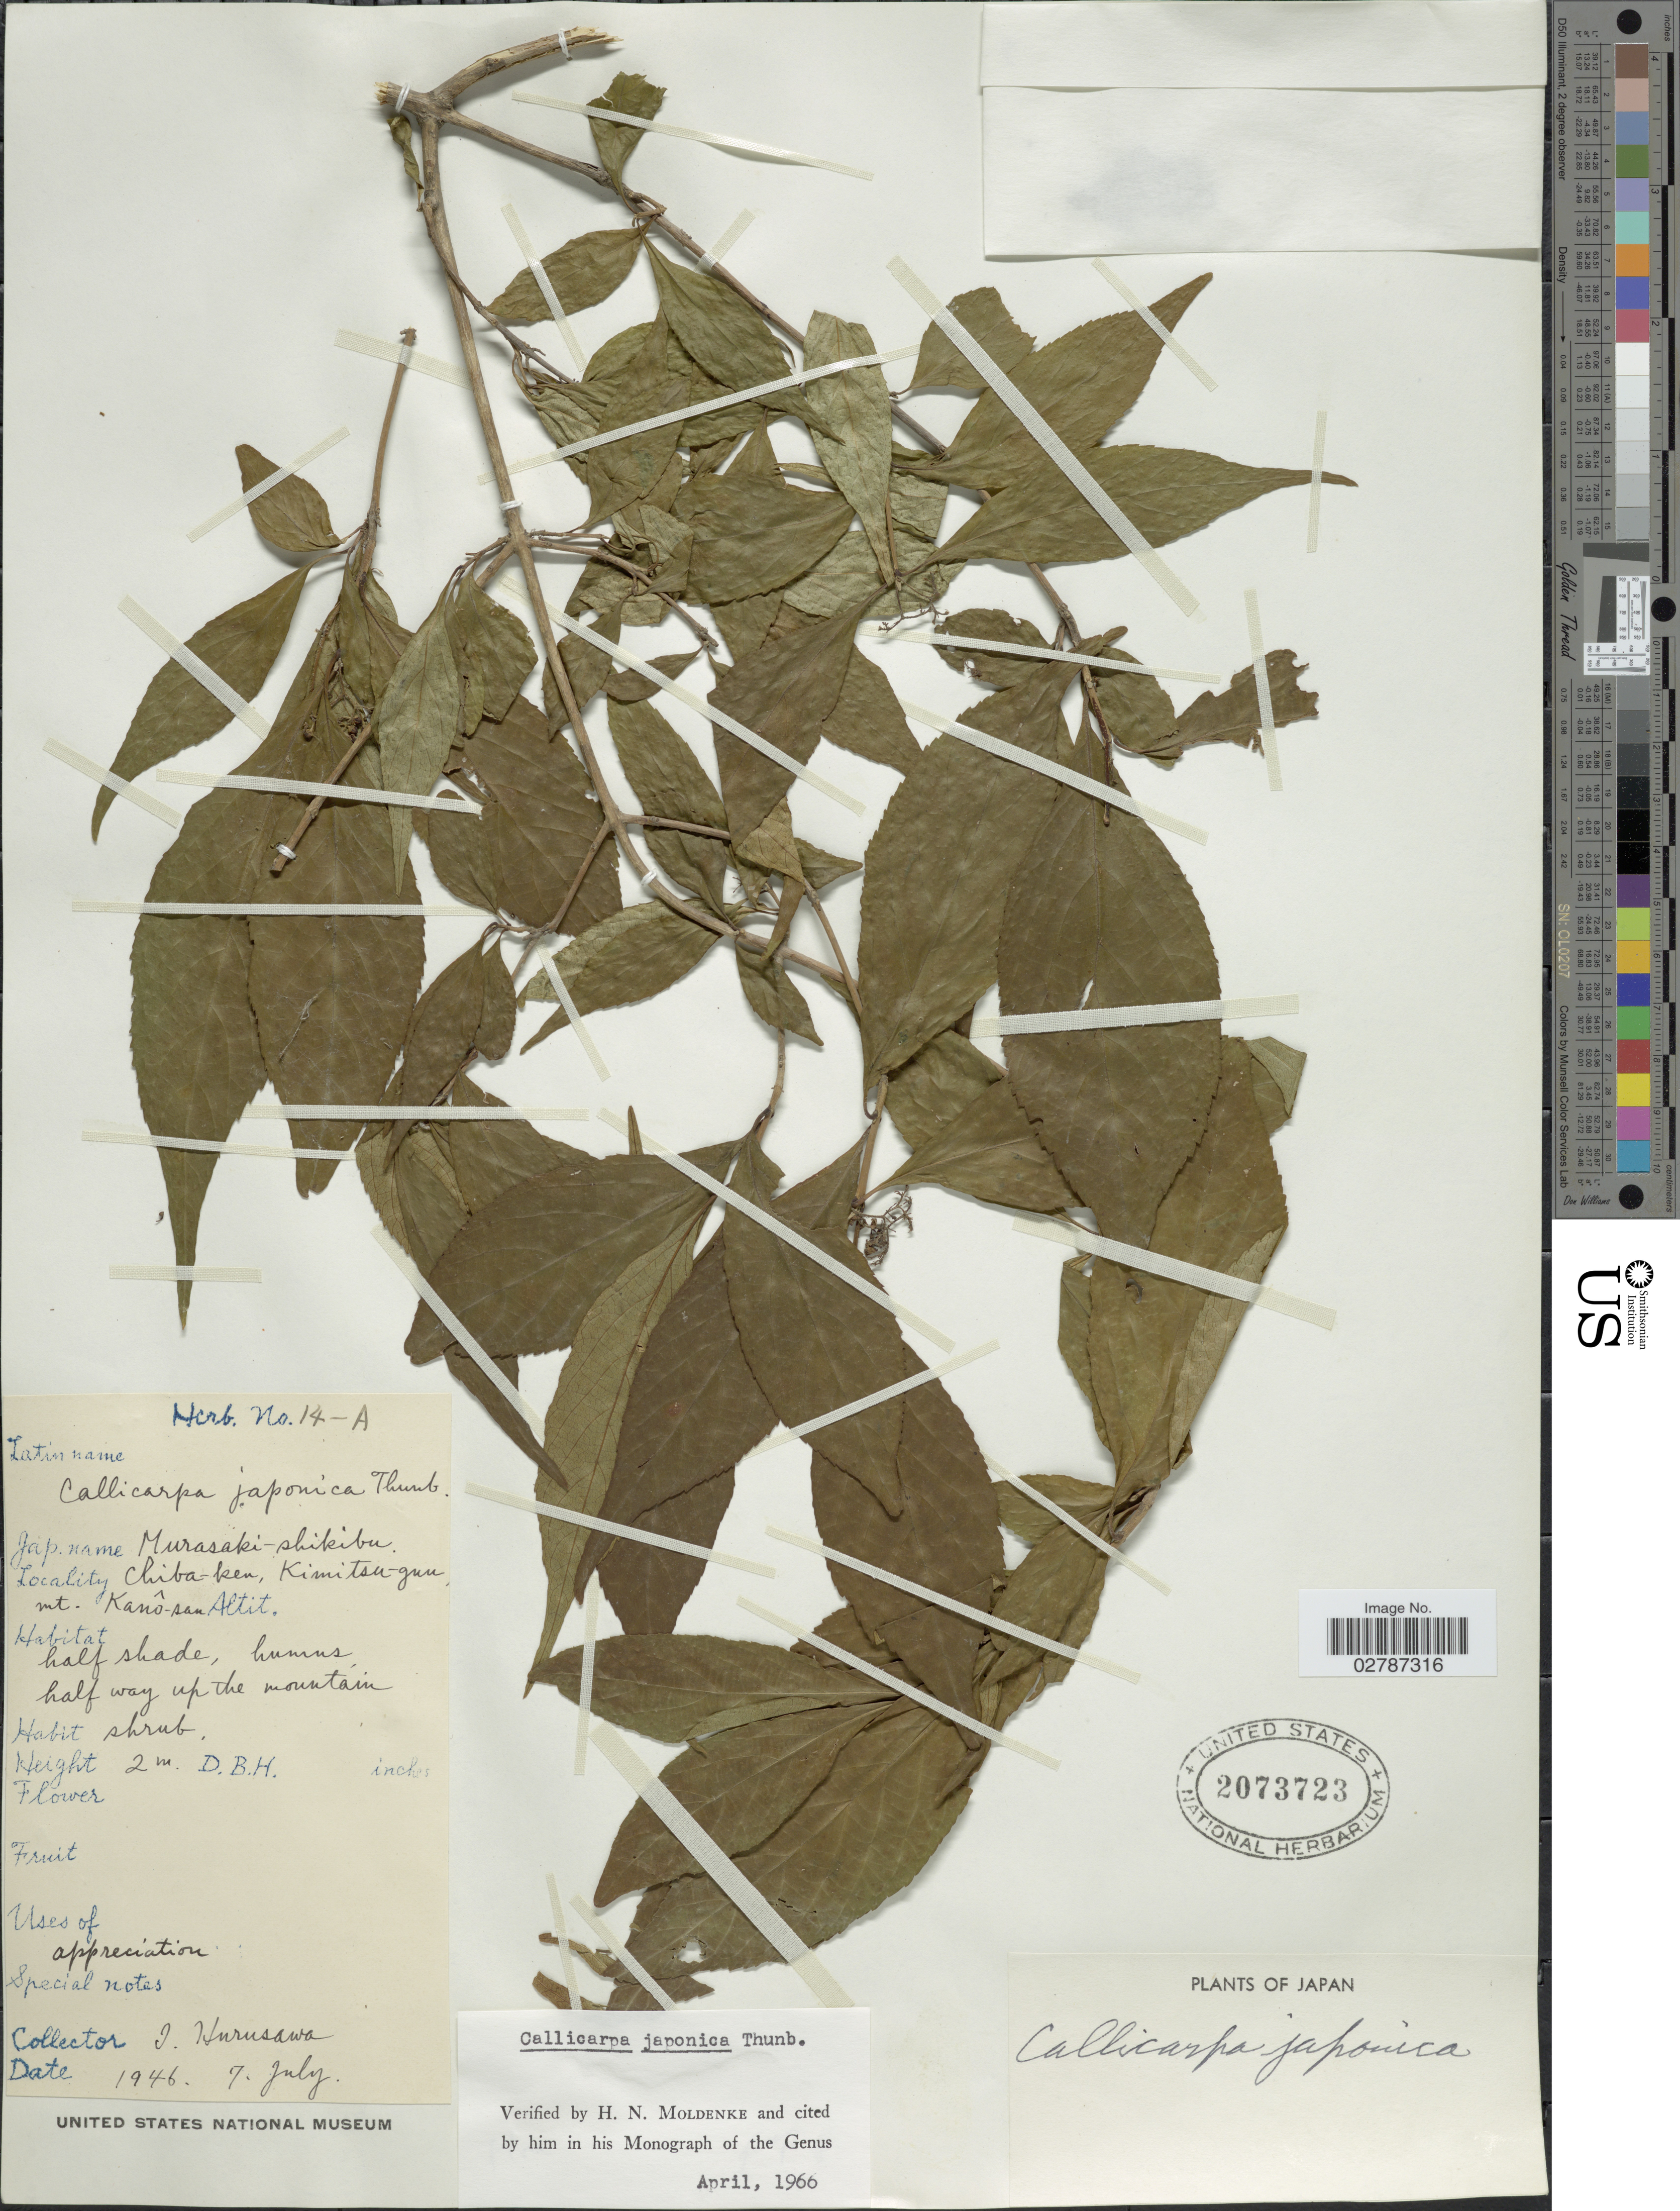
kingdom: Plantae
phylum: Tracheophyta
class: Magnoliopsida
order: Lamiales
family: Lamiaceae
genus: Callicarpa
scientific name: Callicarpa japonica var. japonica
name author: Thunb.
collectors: I. Hurusawa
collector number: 14-A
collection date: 1946-07-07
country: Japan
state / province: Tiba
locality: Chiba-ken, Kimitsu-gun, mt. Kanô-san.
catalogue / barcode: US 2073723